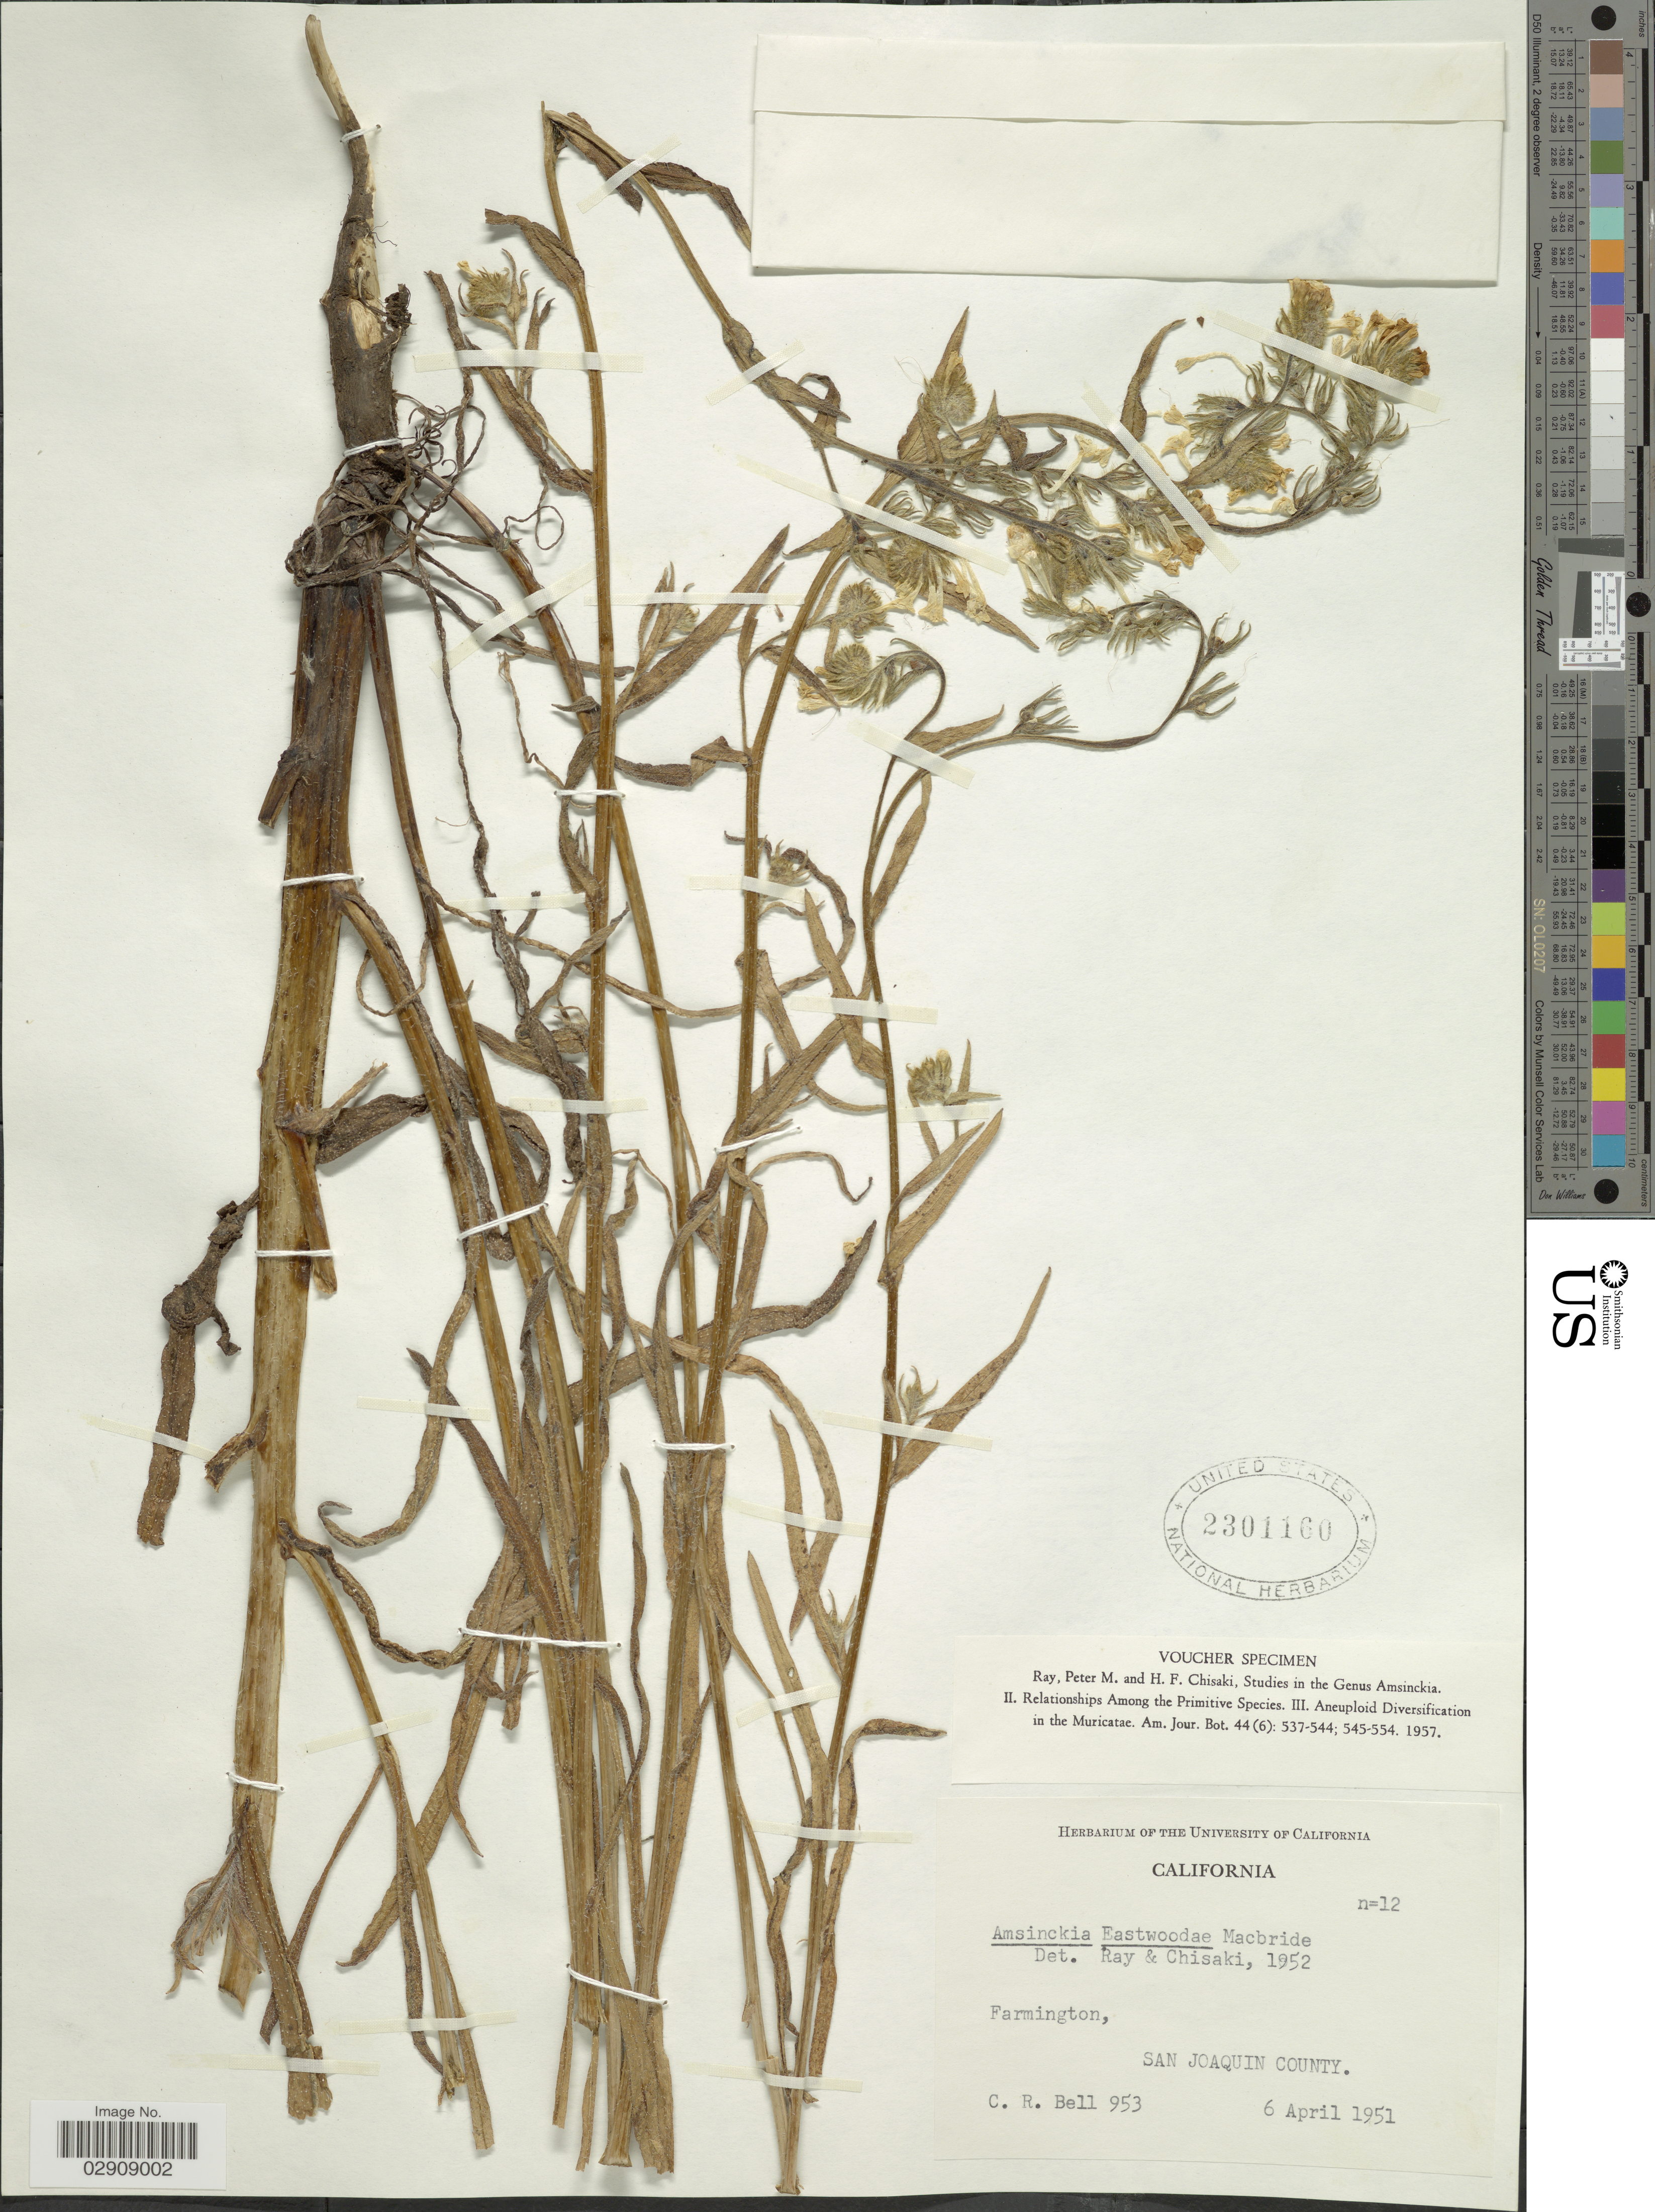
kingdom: Plantae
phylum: Tracheophyta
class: Magnoliopsida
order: Boraginales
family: Boraginaceae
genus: Amsinckia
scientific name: Amsinckia eastwoodiae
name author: J.F. Macbr.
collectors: C. R. Bell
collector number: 953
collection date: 1951-04-06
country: United States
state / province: California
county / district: San Joaquin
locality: Farmington, San Joaquin County. California.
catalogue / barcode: US 2301160